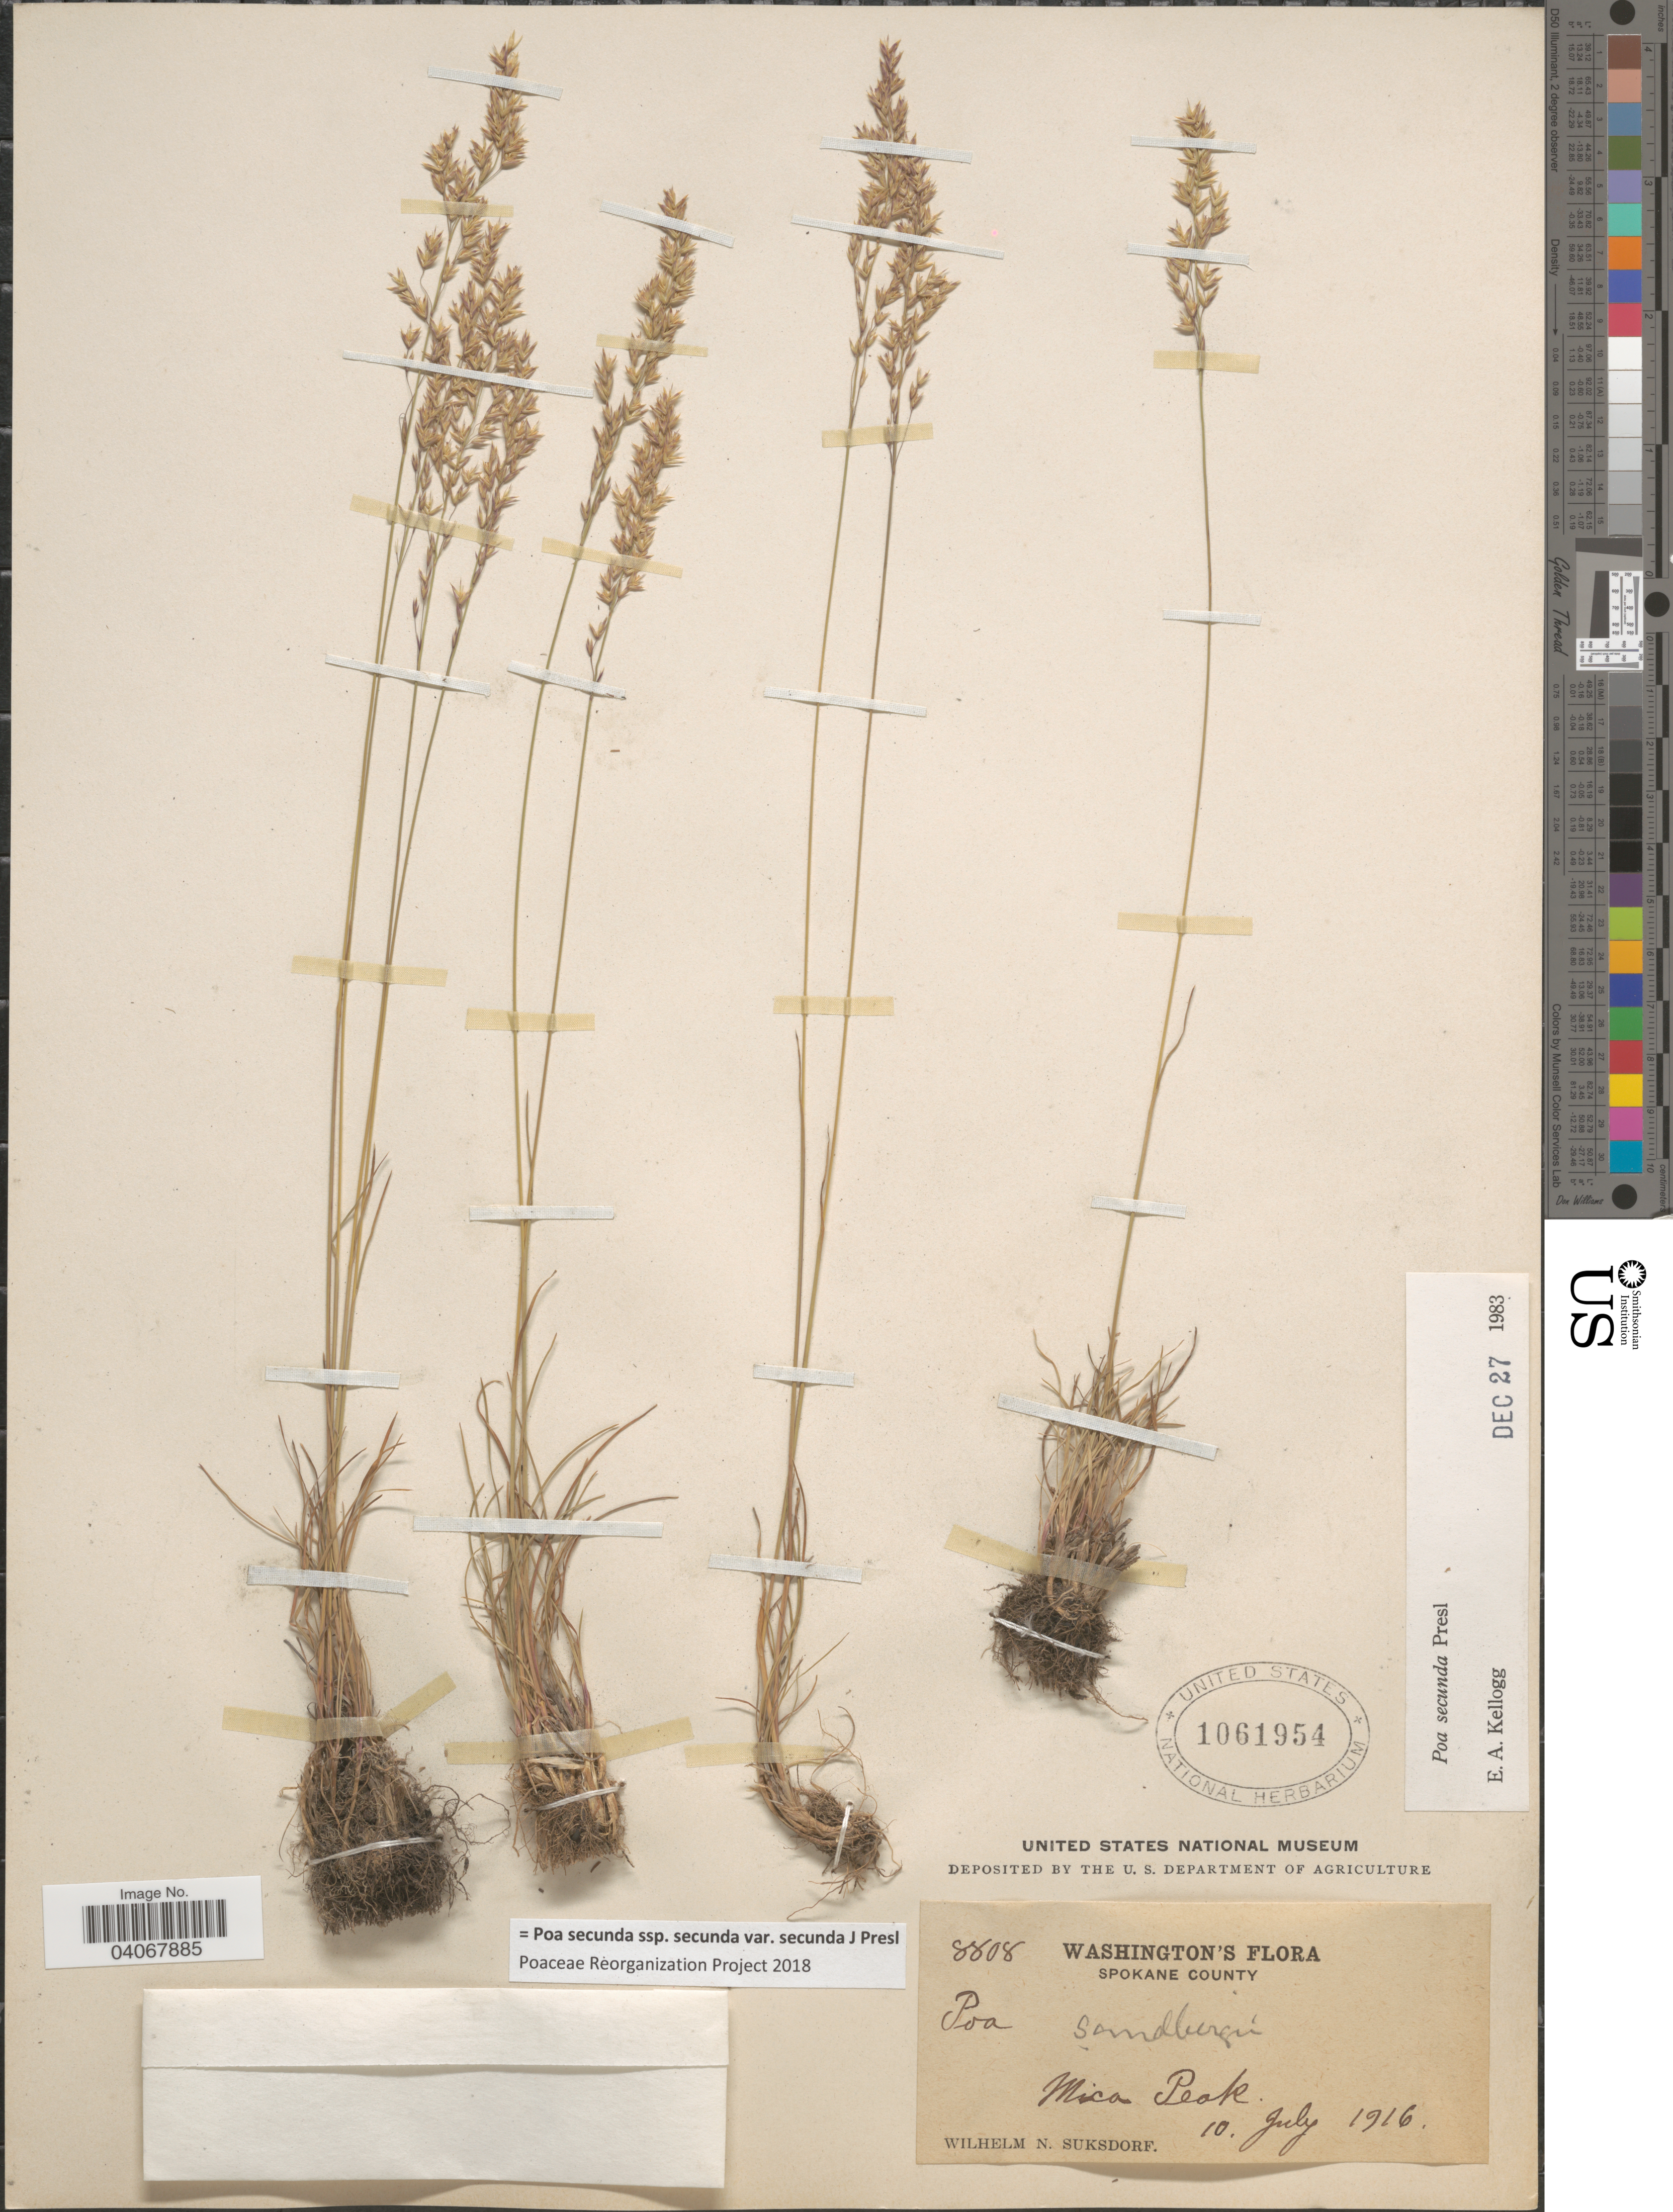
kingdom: Plantae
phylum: Tracheophyta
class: Liliopsida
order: Poales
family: Poaceae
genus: Poa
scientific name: Poa secunda subsp. secunda var. secunda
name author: J. Presl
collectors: W. N. Suksdorf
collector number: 8808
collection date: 1916-07-10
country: United States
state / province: Washington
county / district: Spokane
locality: Spokane County. Mica Peak.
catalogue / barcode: US 1061954